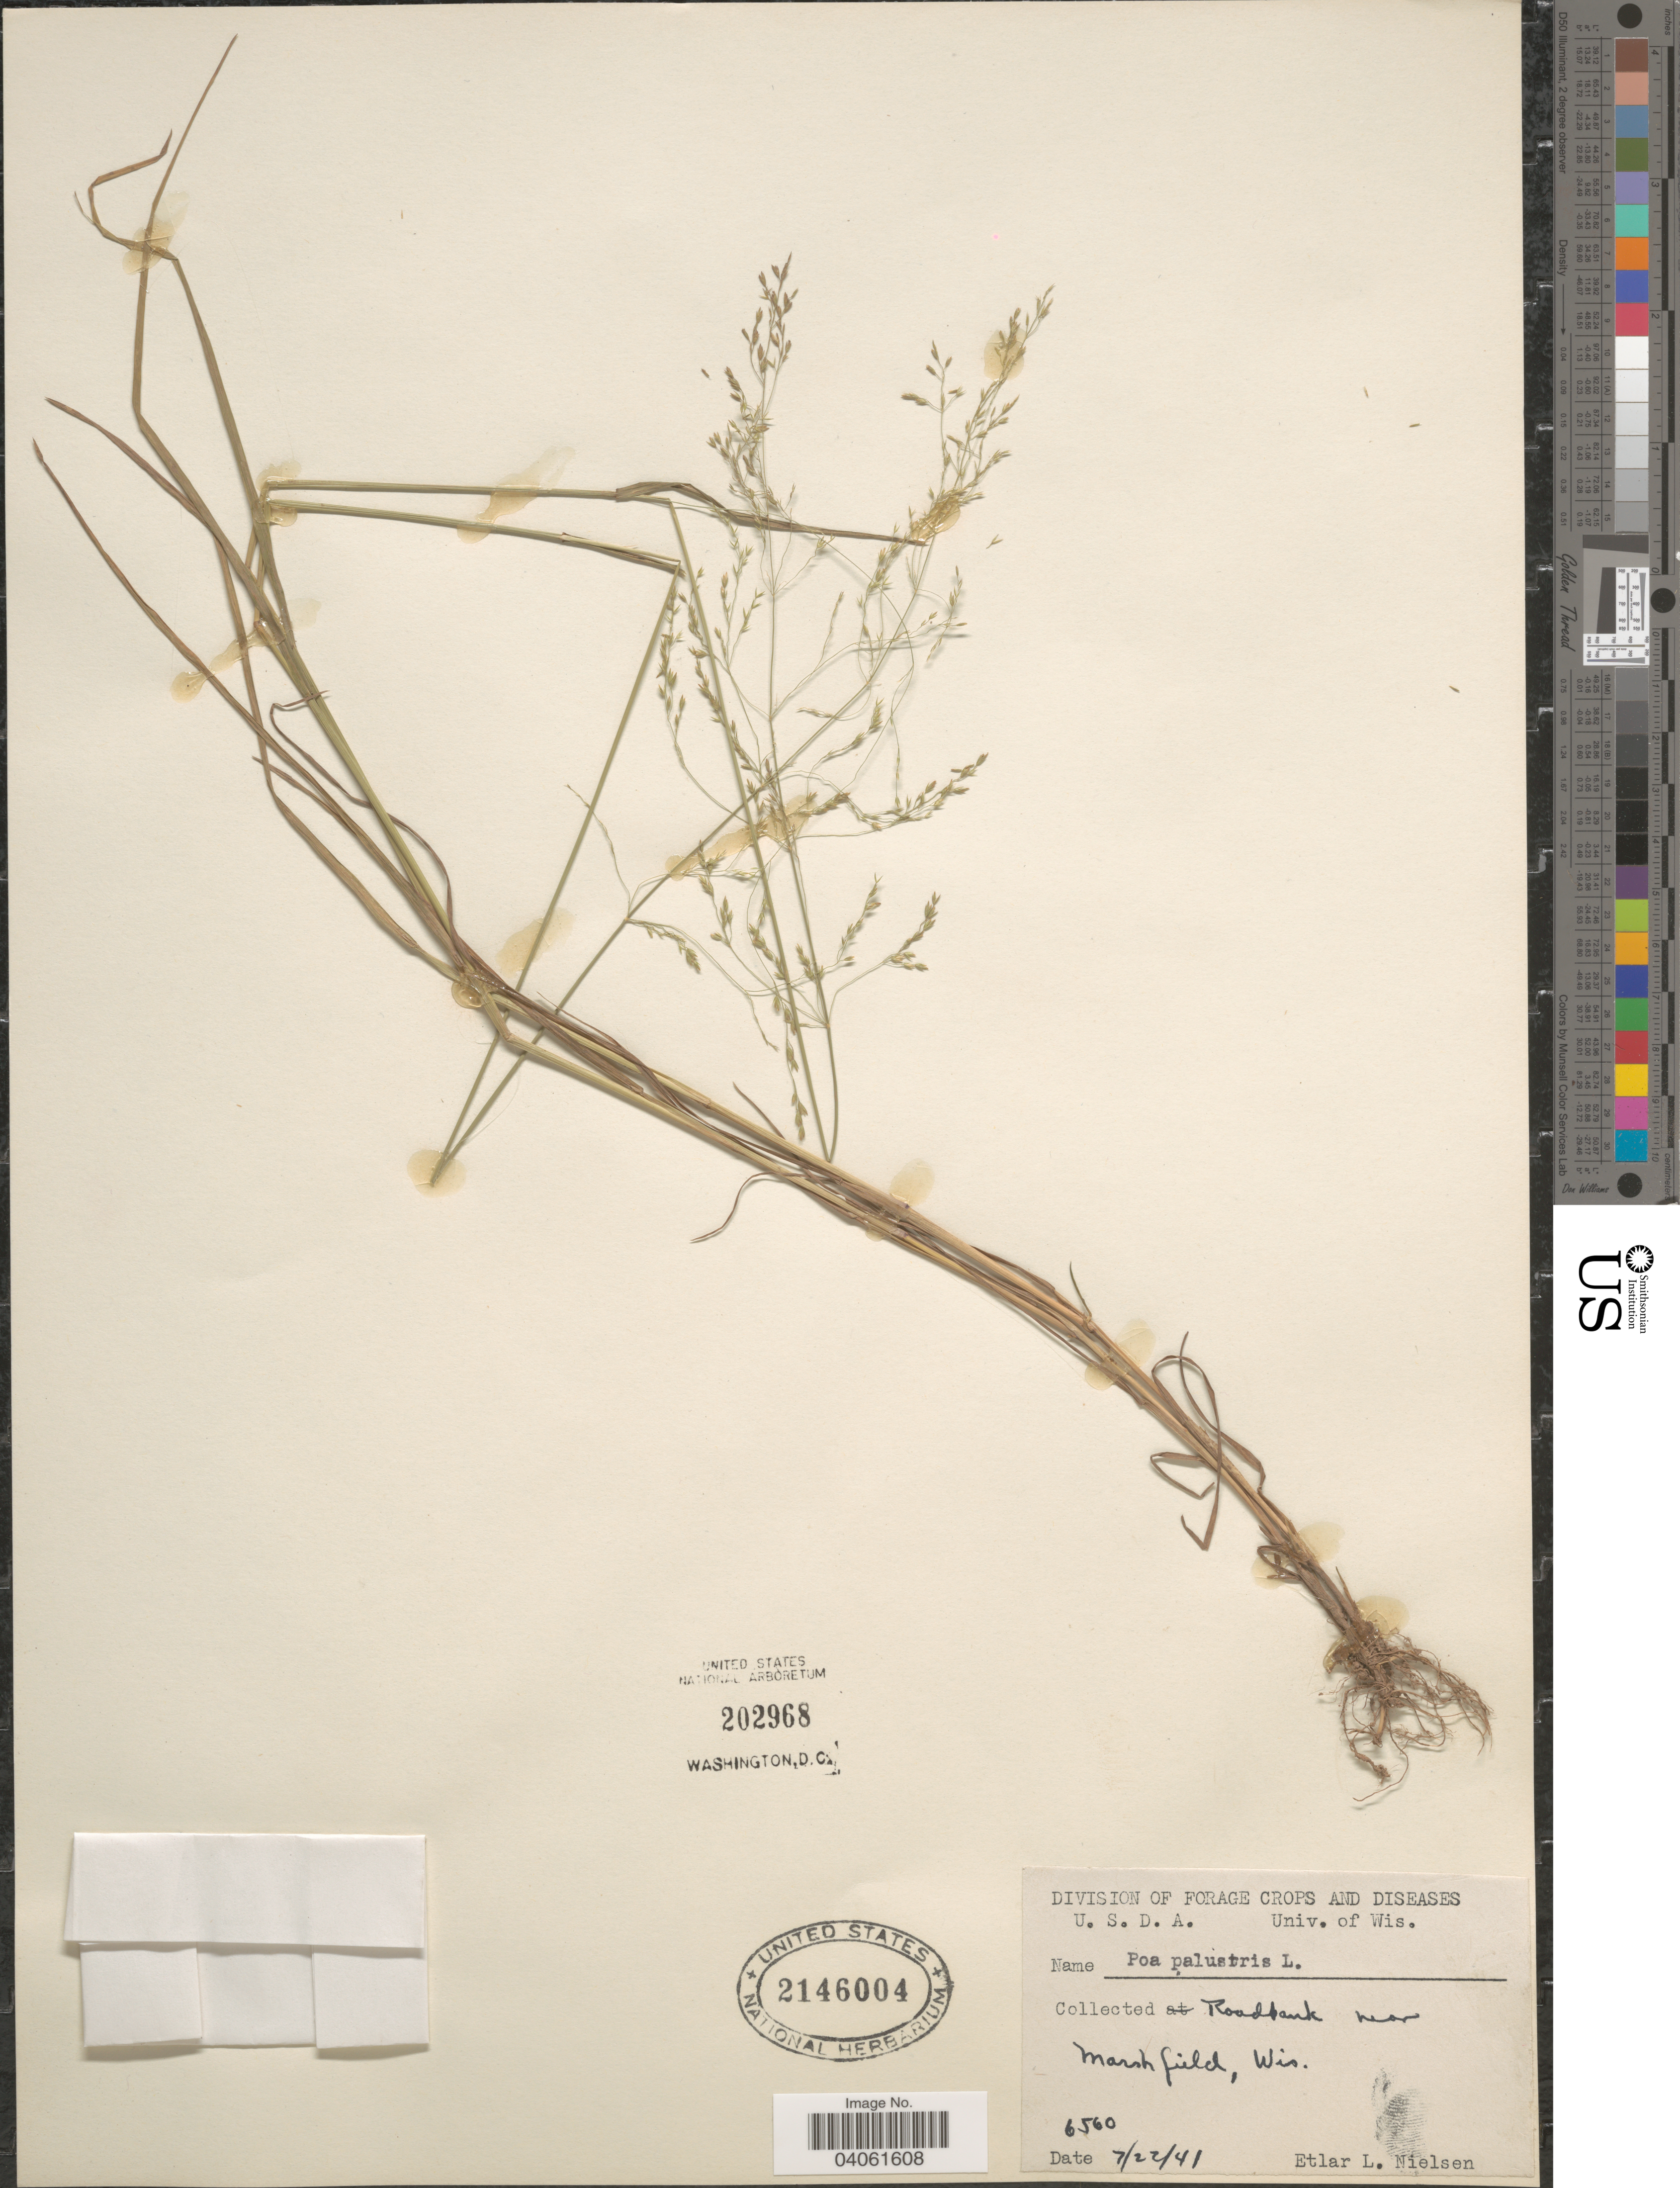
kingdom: Plantae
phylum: Tracheophyta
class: Liliopsida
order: Poales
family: Poaceae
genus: Poa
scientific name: Poa palustris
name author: L.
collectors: E. L. Nielsen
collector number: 6560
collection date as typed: Transcribed d/m/y: 22/7/41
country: United States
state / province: Wisconsin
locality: Roadbank near Marsh field.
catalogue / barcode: US 2146004